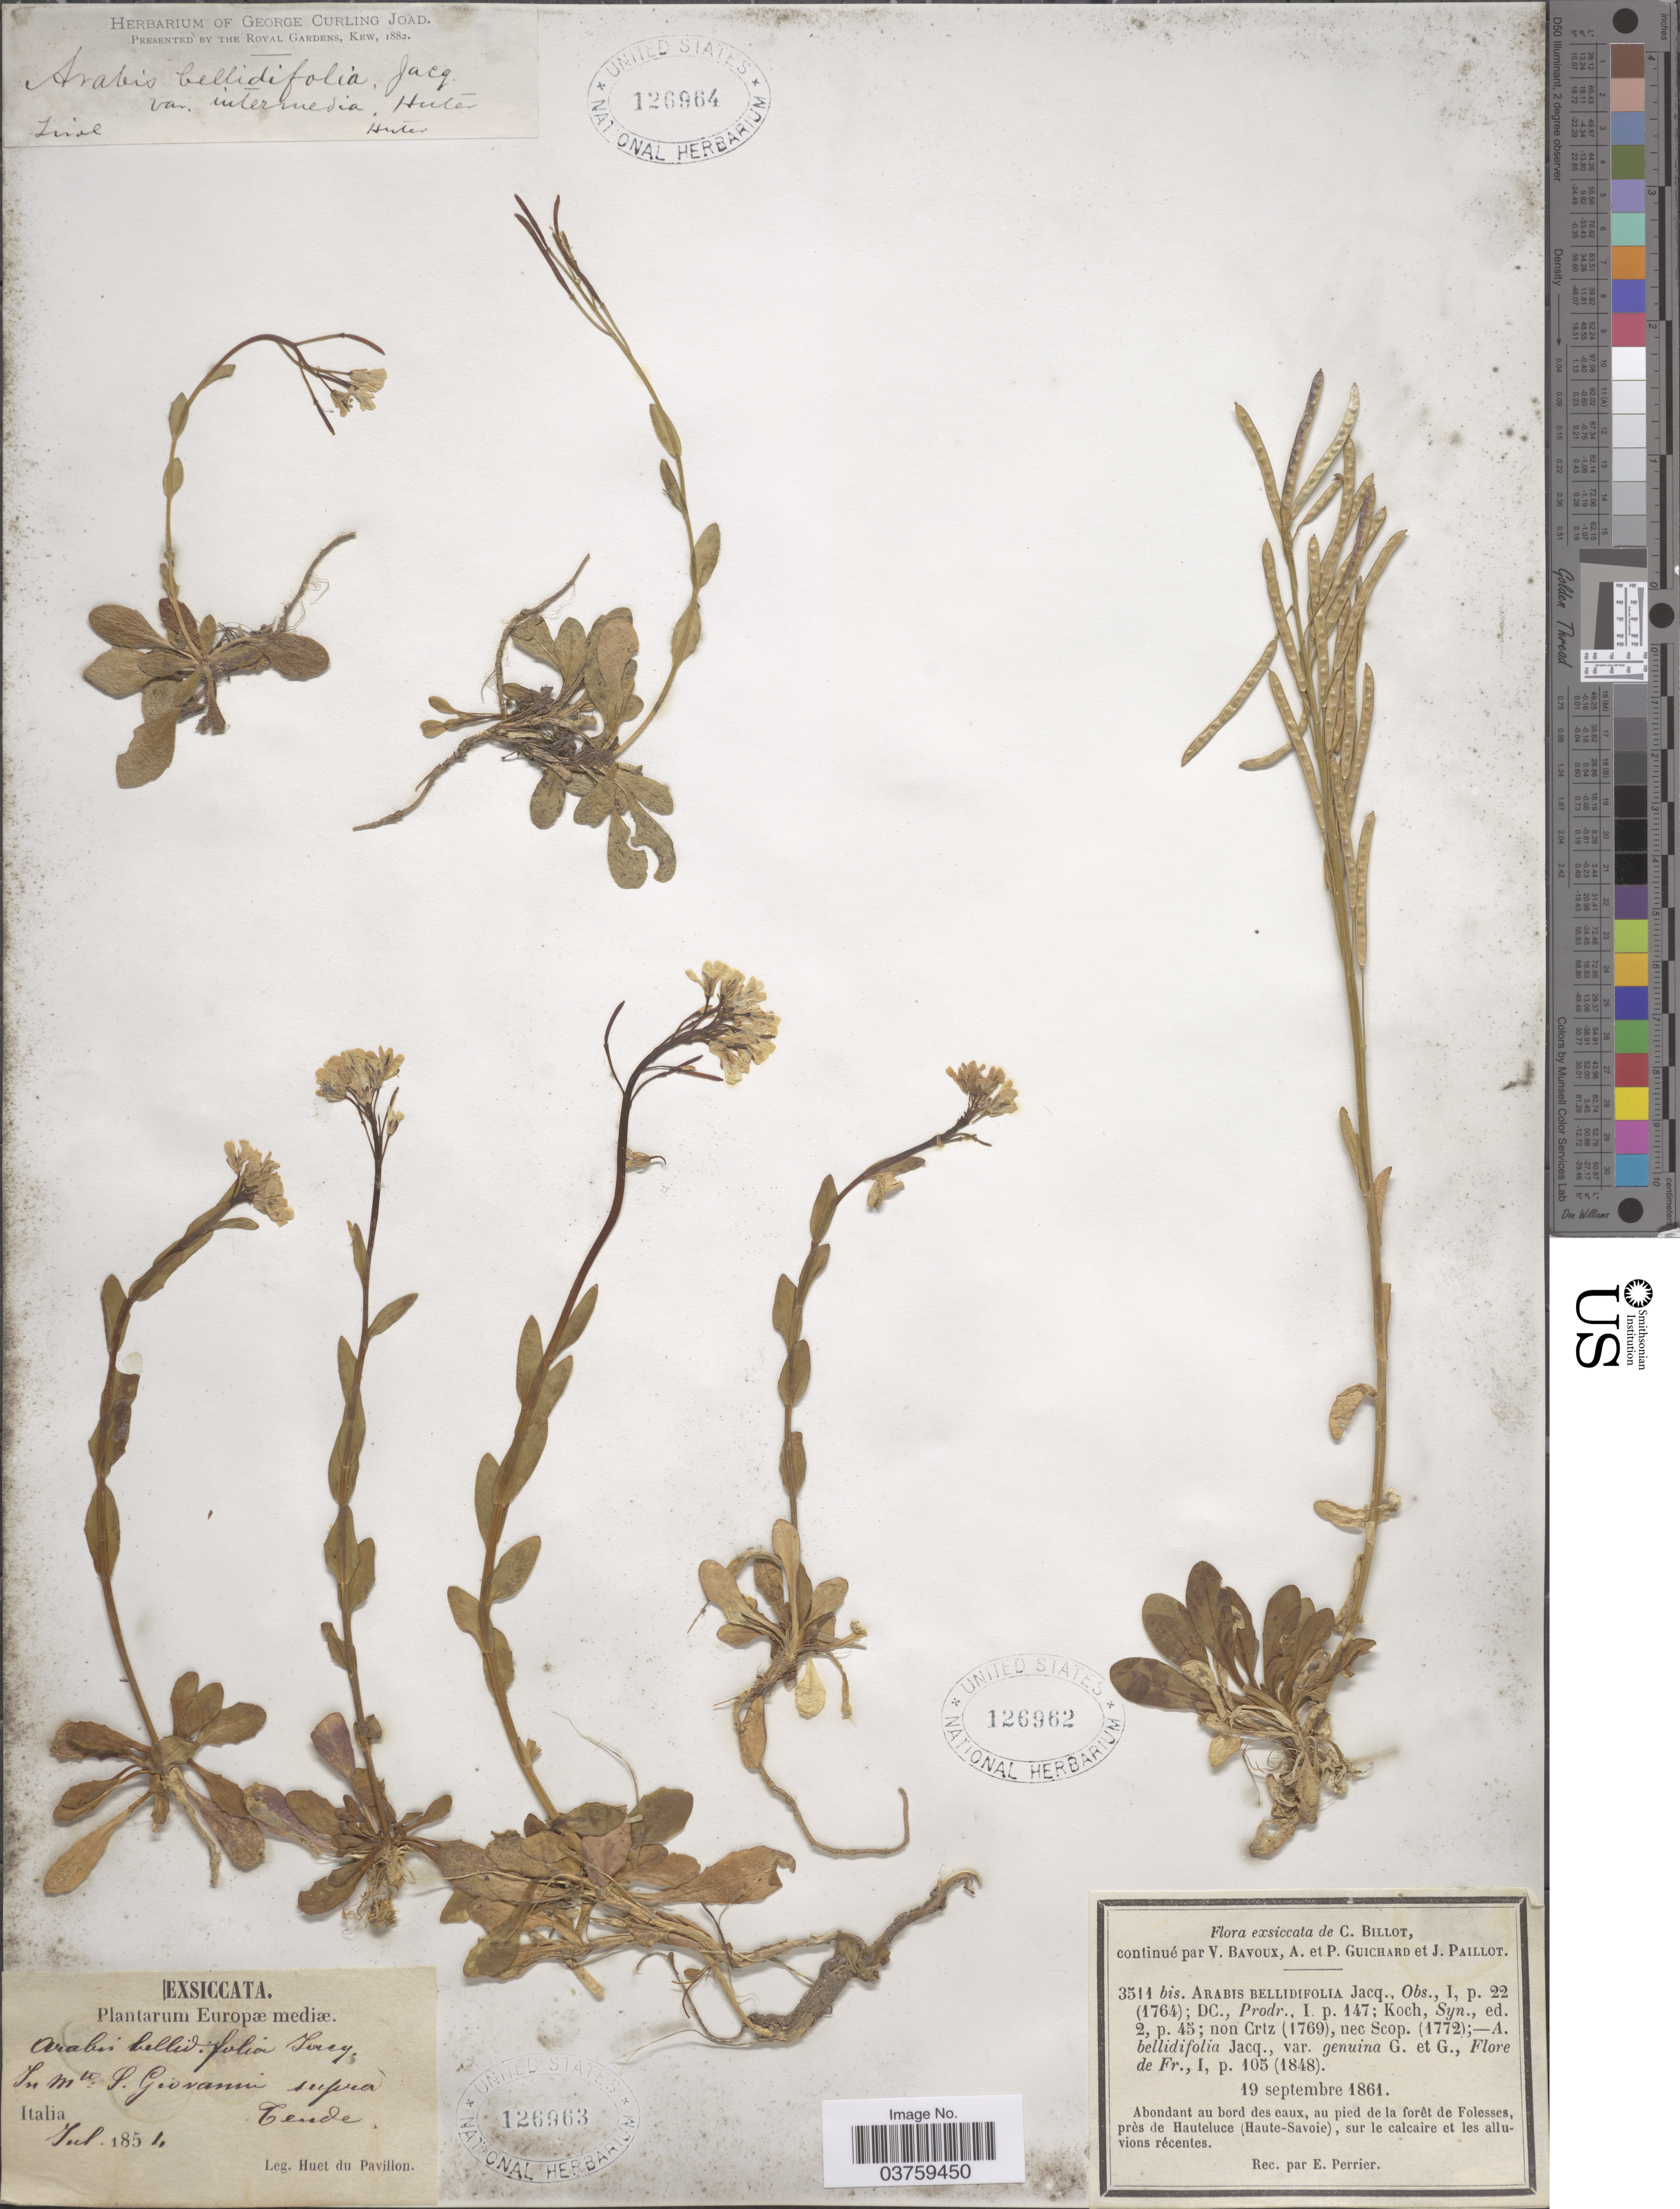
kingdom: Plantae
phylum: Tracheophyta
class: Magnoliopsida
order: Brassicales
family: Brassicaceae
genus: Arabis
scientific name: Arabis bellidifolia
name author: Crantz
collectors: -. Huter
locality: Tirol.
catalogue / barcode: US 126964-3